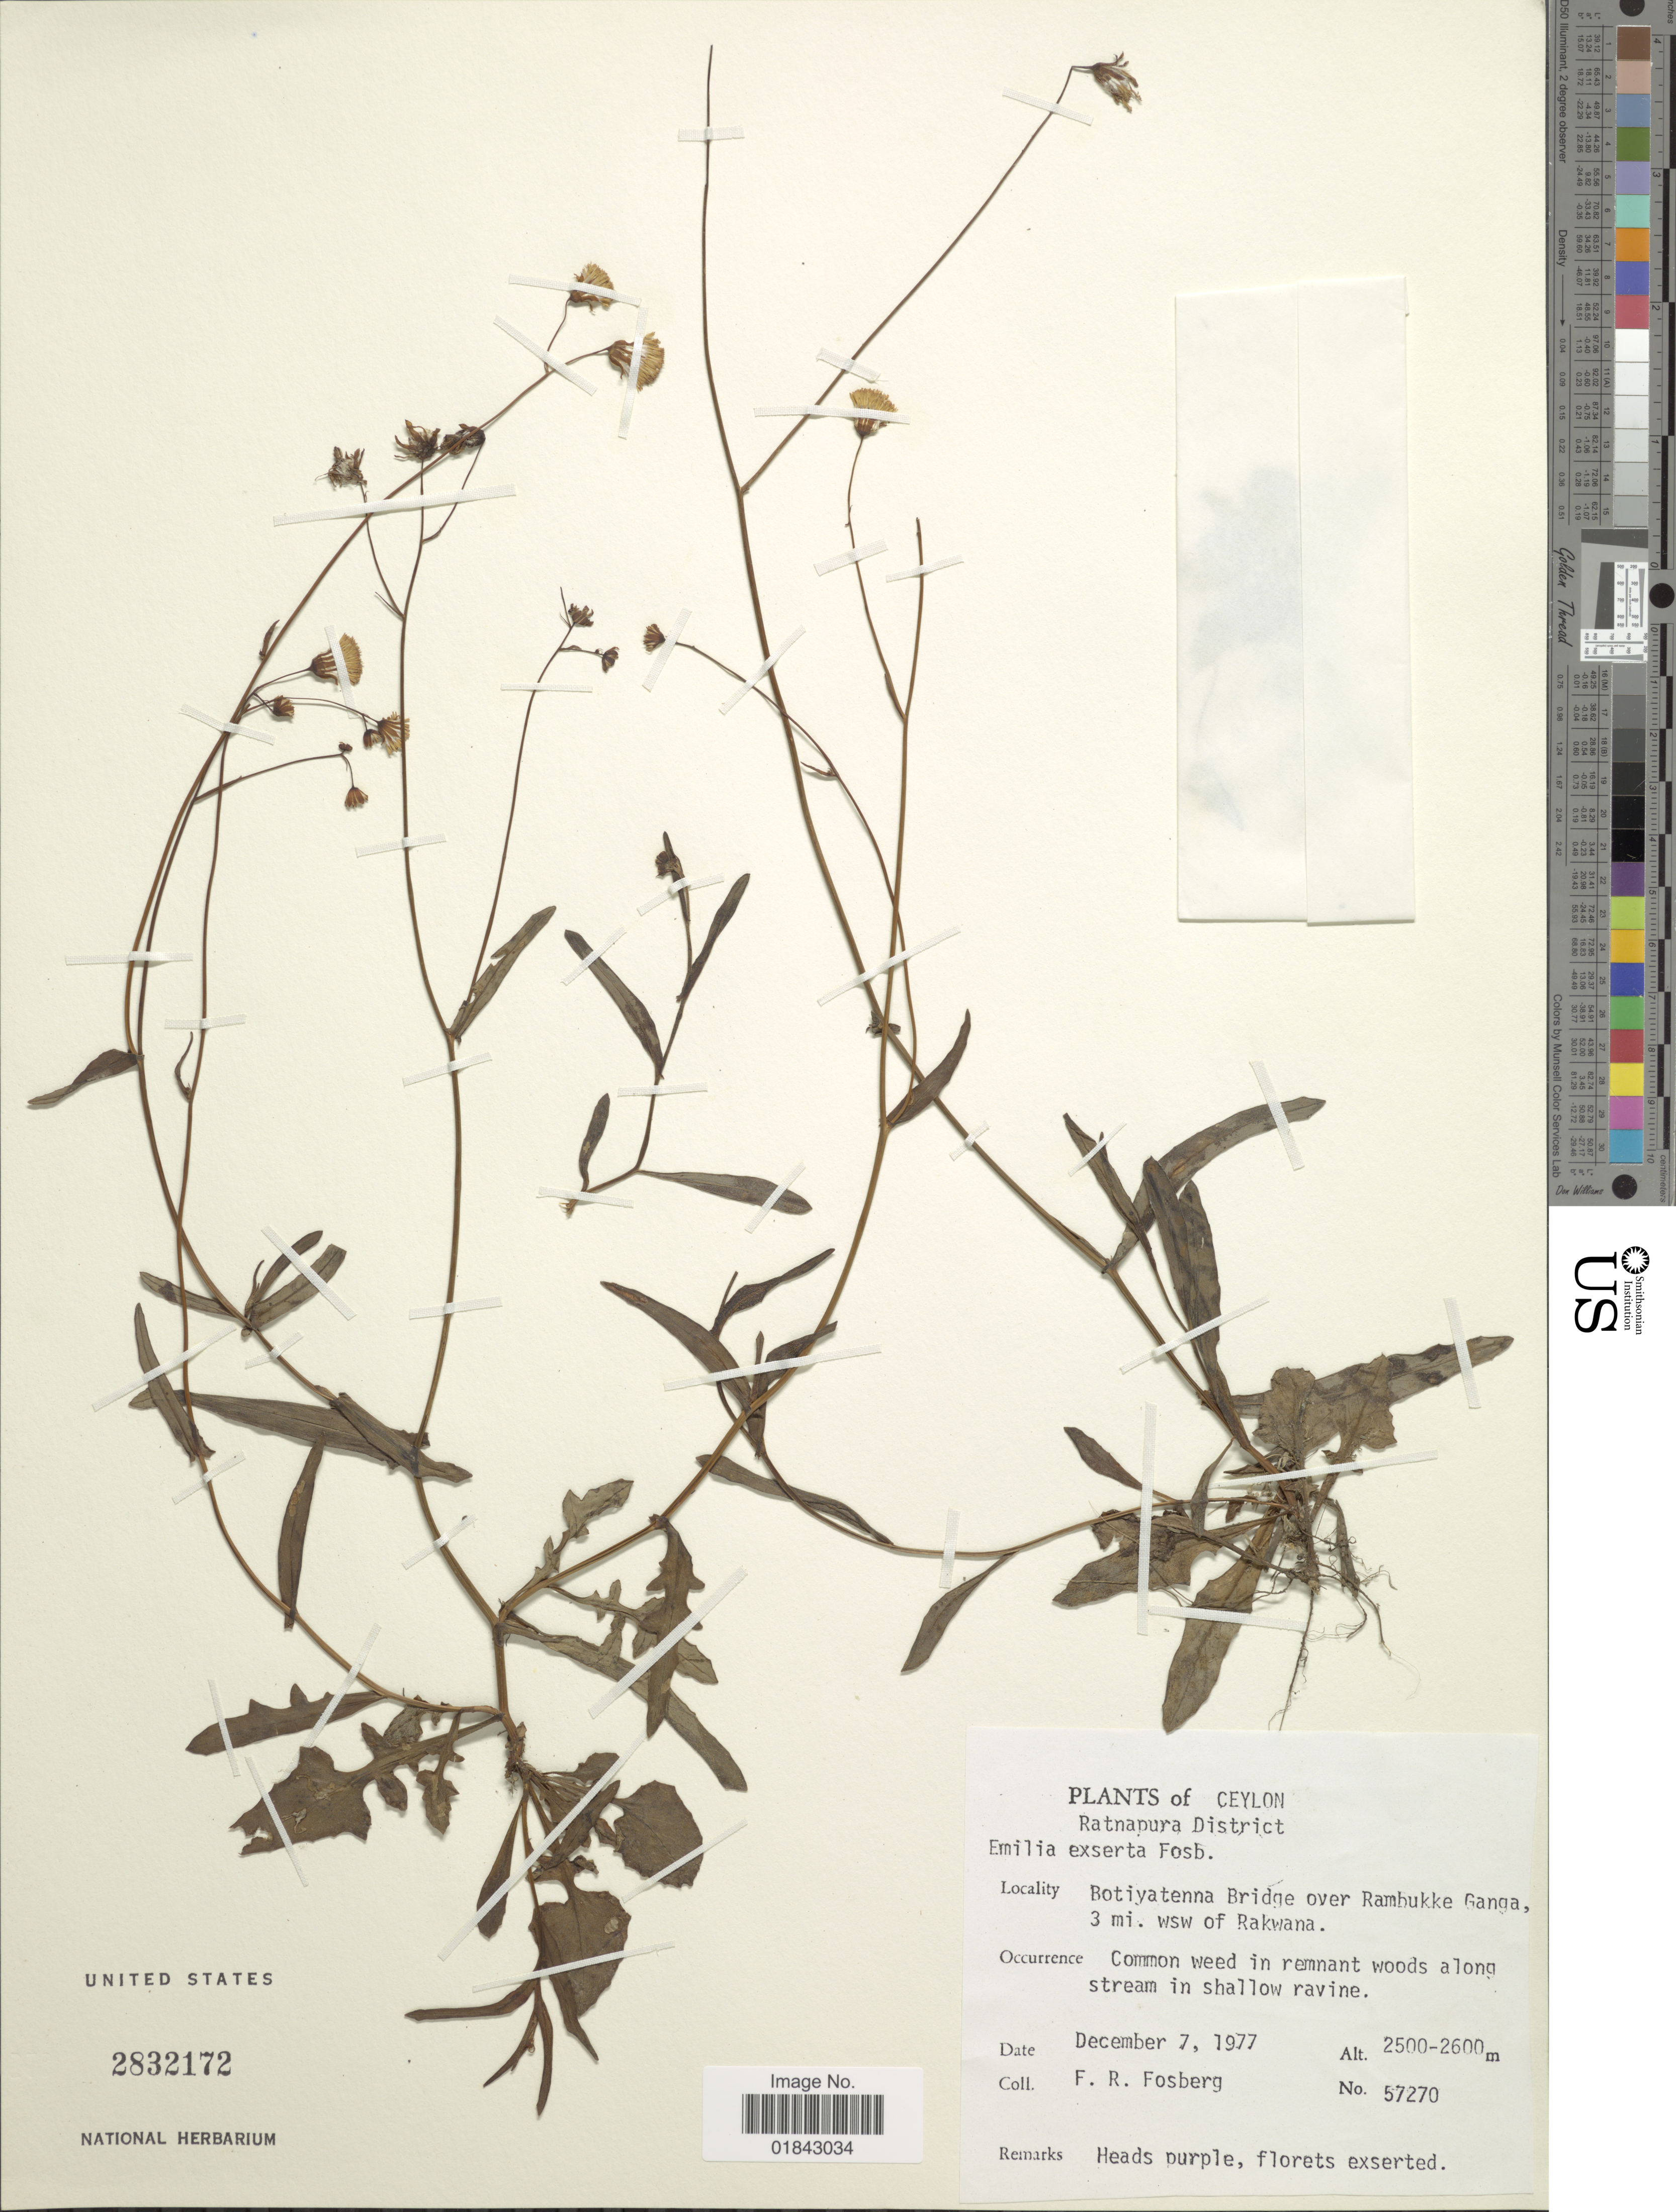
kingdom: Plantae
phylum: Tracheophyta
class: Magnoliopsida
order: Asterales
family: Asteraceae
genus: Emilia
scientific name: Emilia exserta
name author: Fosberg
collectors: F. R. Fosberg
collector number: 57270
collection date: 1977-12-07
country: Sri Lanka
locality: Ceylon, Ratnapura District, Botiyatenna Bridge over Rambukke Ganga, 3 mi. wsw of Rakwana, common in weed in remnant woods along stream in shallow ravine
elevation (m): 2500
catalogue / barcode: US 2832172